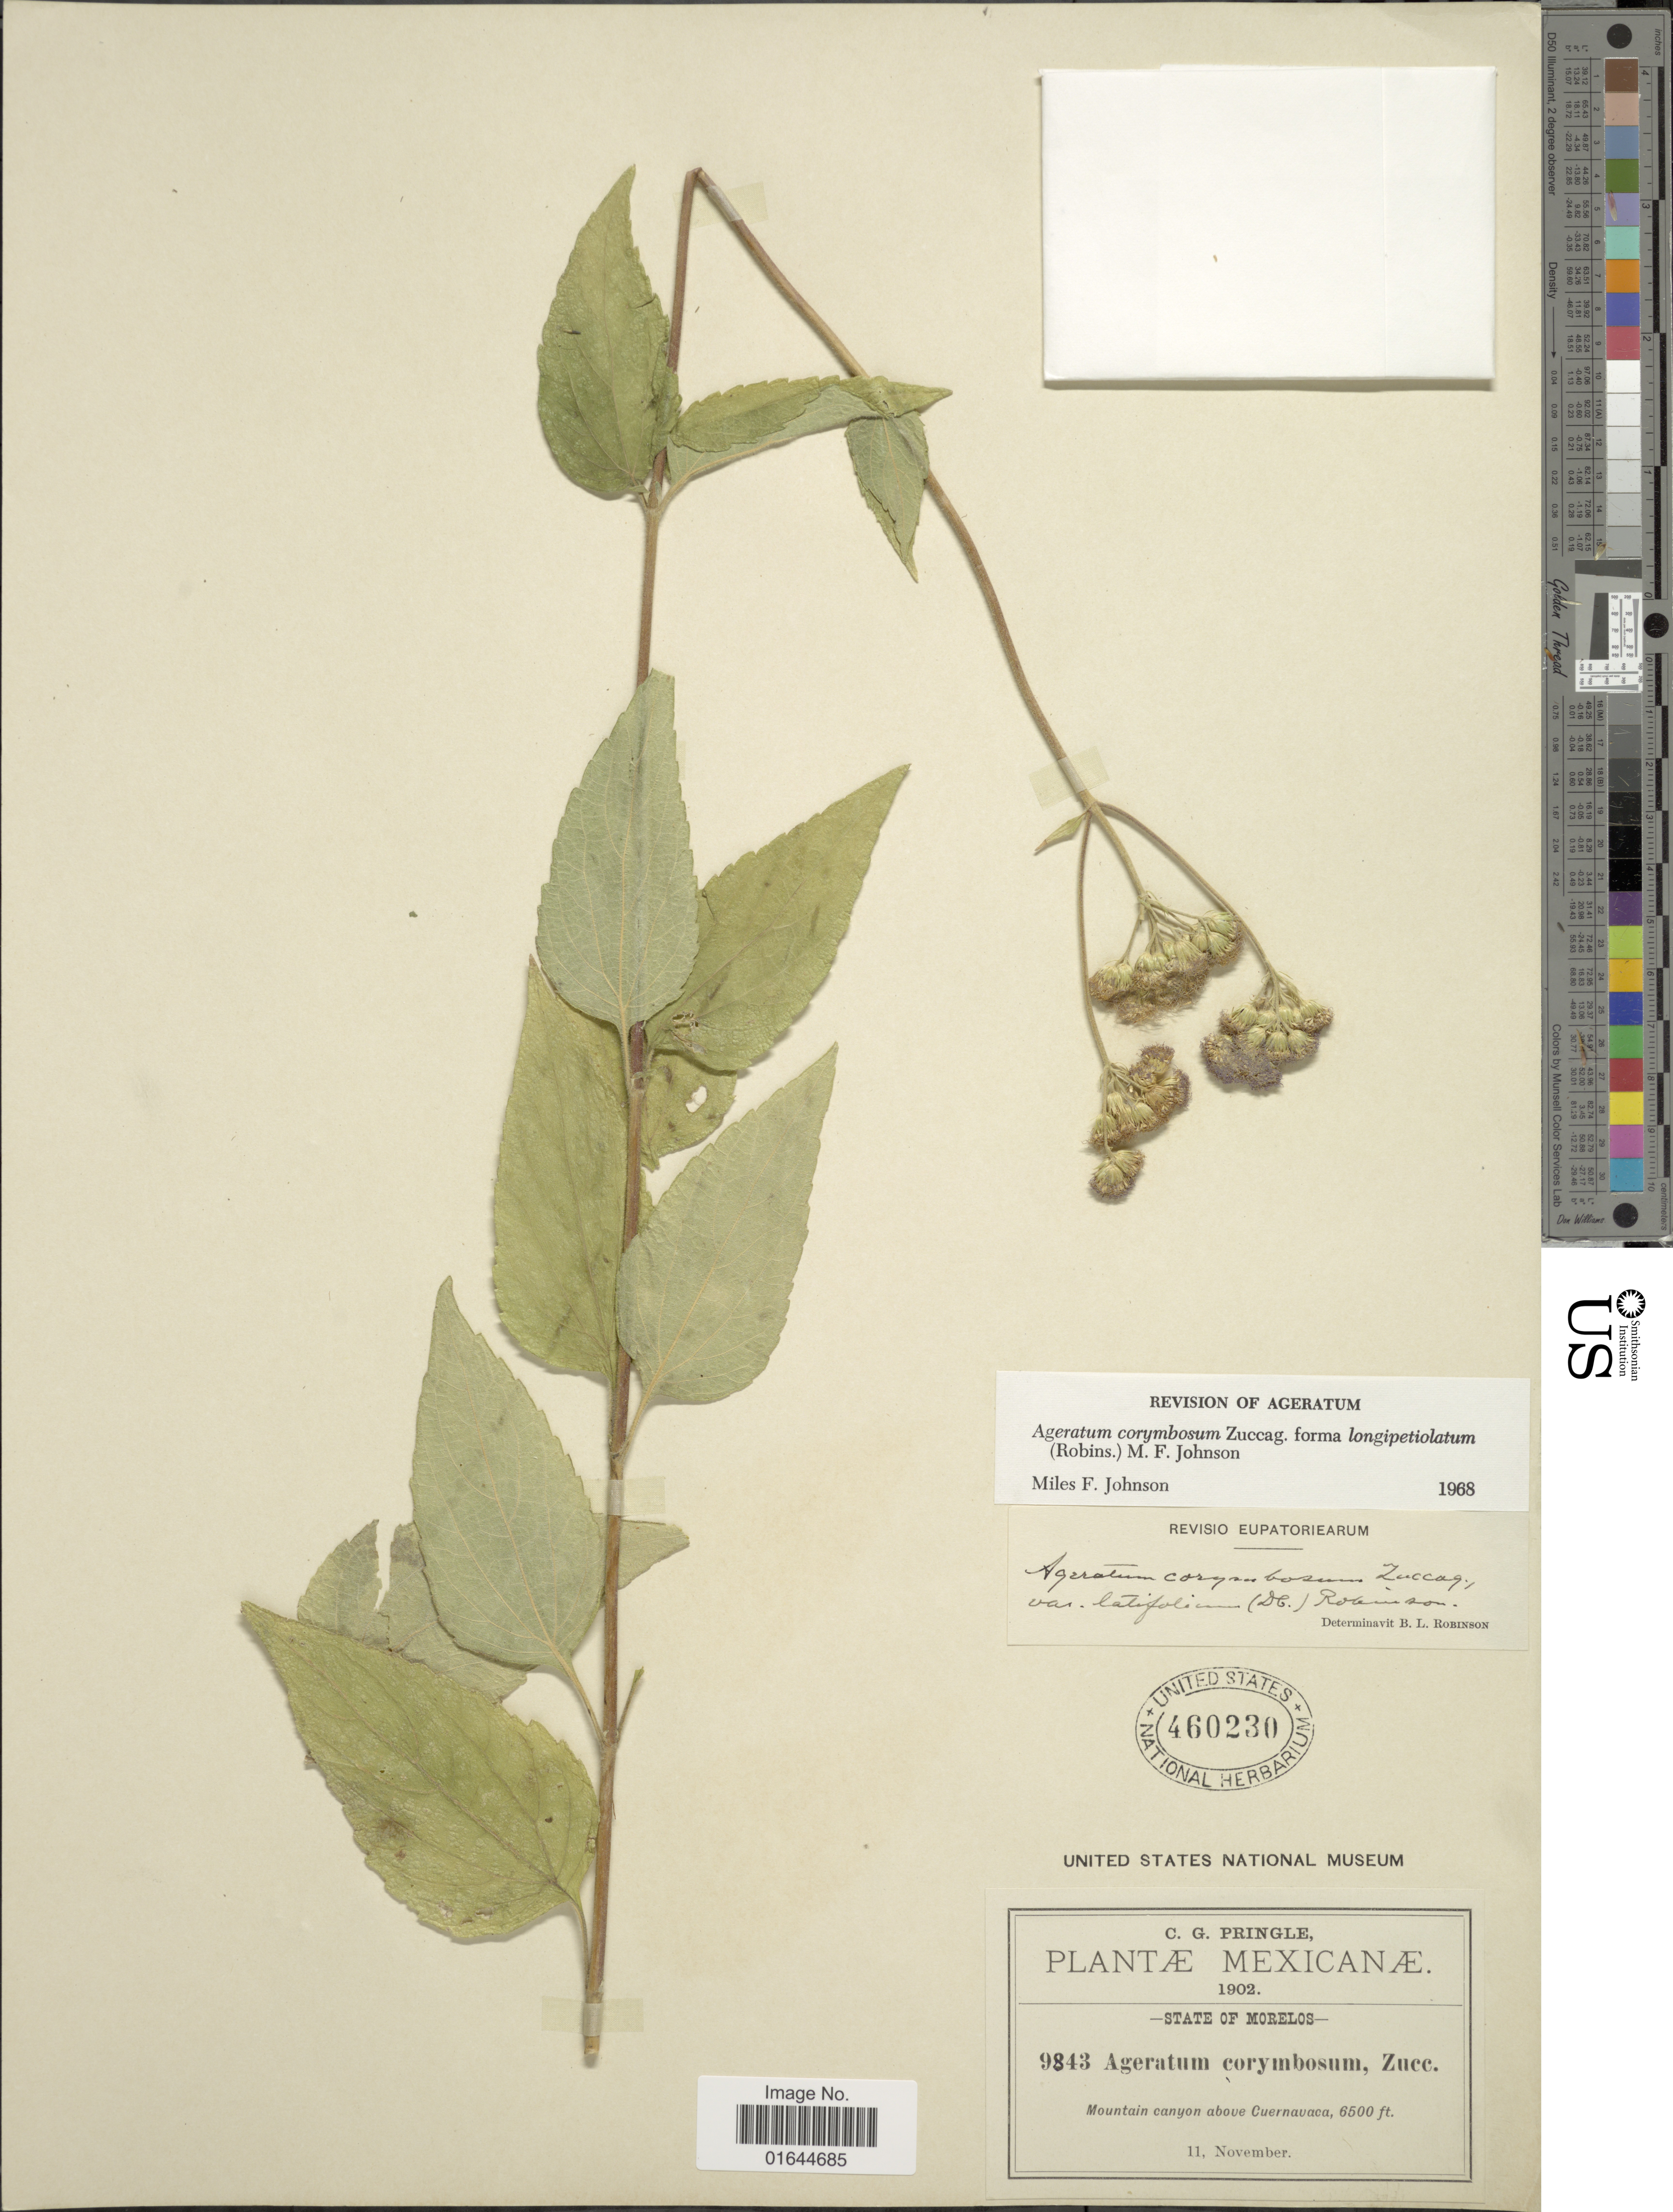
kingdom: Plantae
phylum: Tracheophyta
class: Magnoliopsida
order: Asterales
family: Asteraceae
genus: Ageratum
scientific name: Ageratum corymbosum f. longipetiolatum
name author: (B.L. Rob.) M.F. Johnson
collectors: C. G. Pringle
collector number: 9843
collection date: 1902-11-11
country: Mexico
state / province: Morelos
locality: Mexicanæ, State of Morelos, mountain canyon above Cuernavaca.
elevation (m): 1981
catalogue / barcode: US 460230